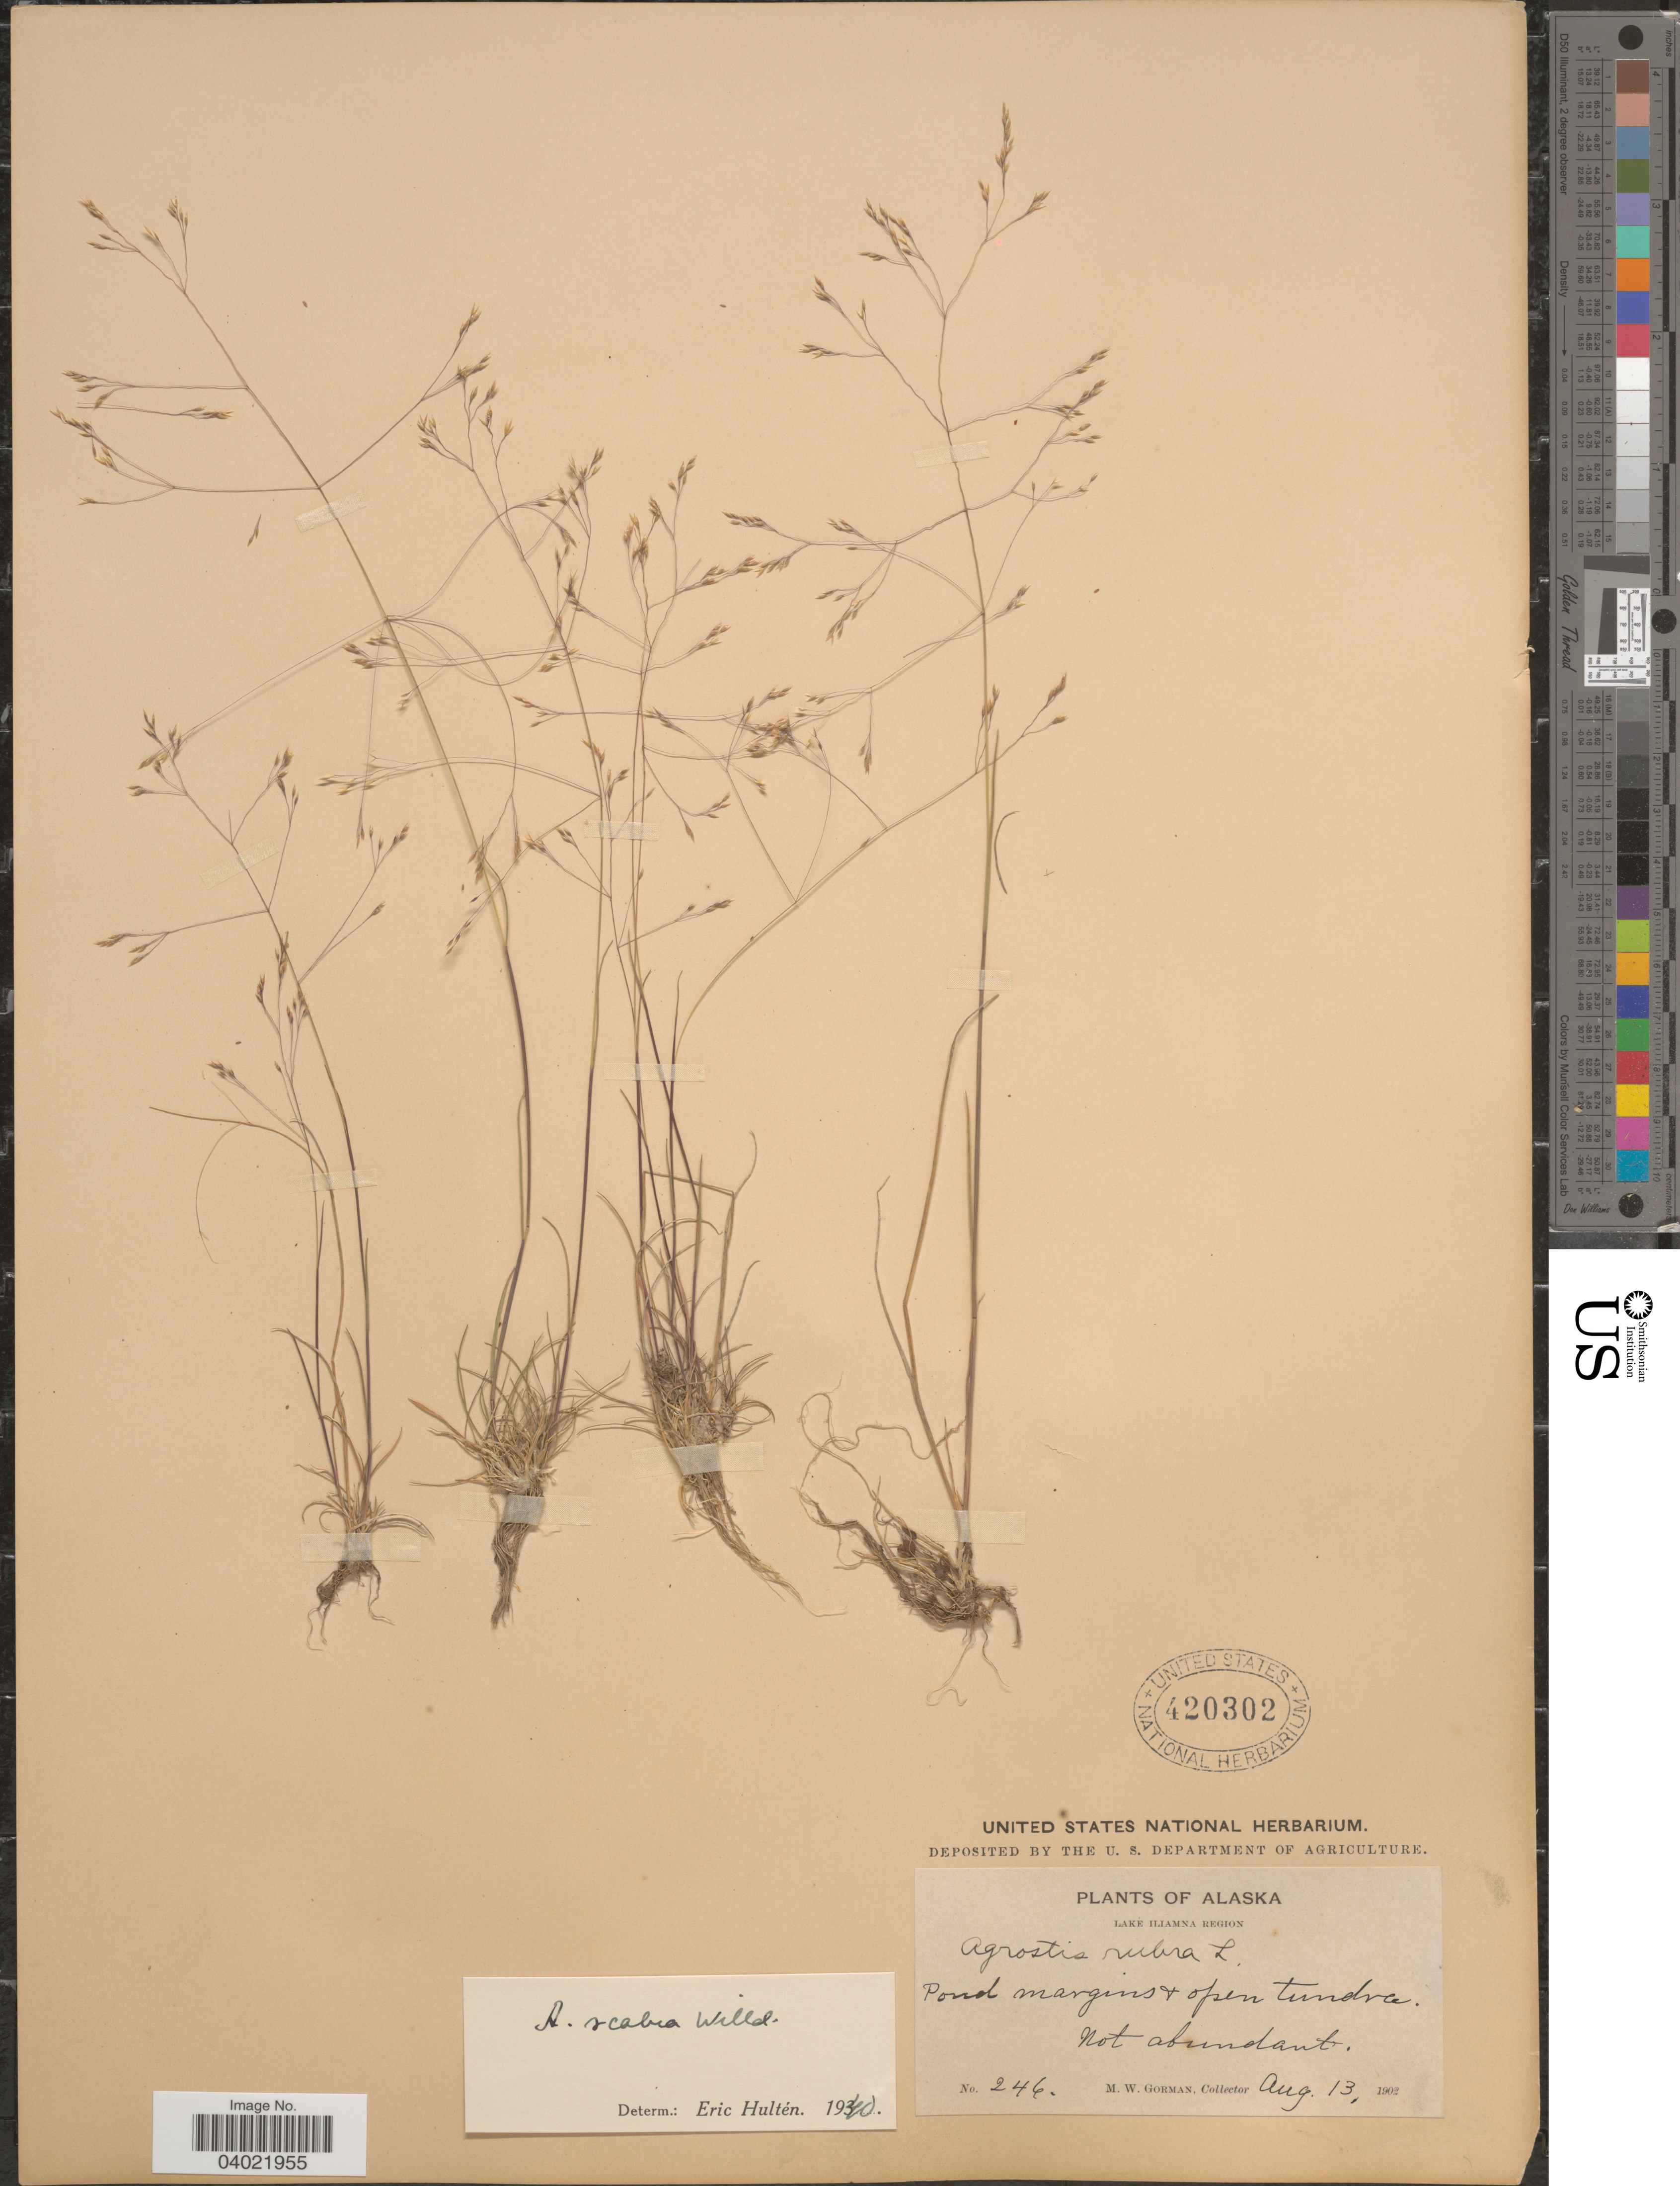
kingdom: Plantae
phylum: Tracheophyta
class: Liliopsida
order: Poales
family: Poaceae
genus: Agrostis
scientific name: Agrostis scabra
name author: Willd.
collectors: M. W. Gorman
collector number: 246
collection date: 1902-08-13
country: United States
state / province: Alaska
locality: Lake Iliamna Region.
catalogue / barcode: US 420302